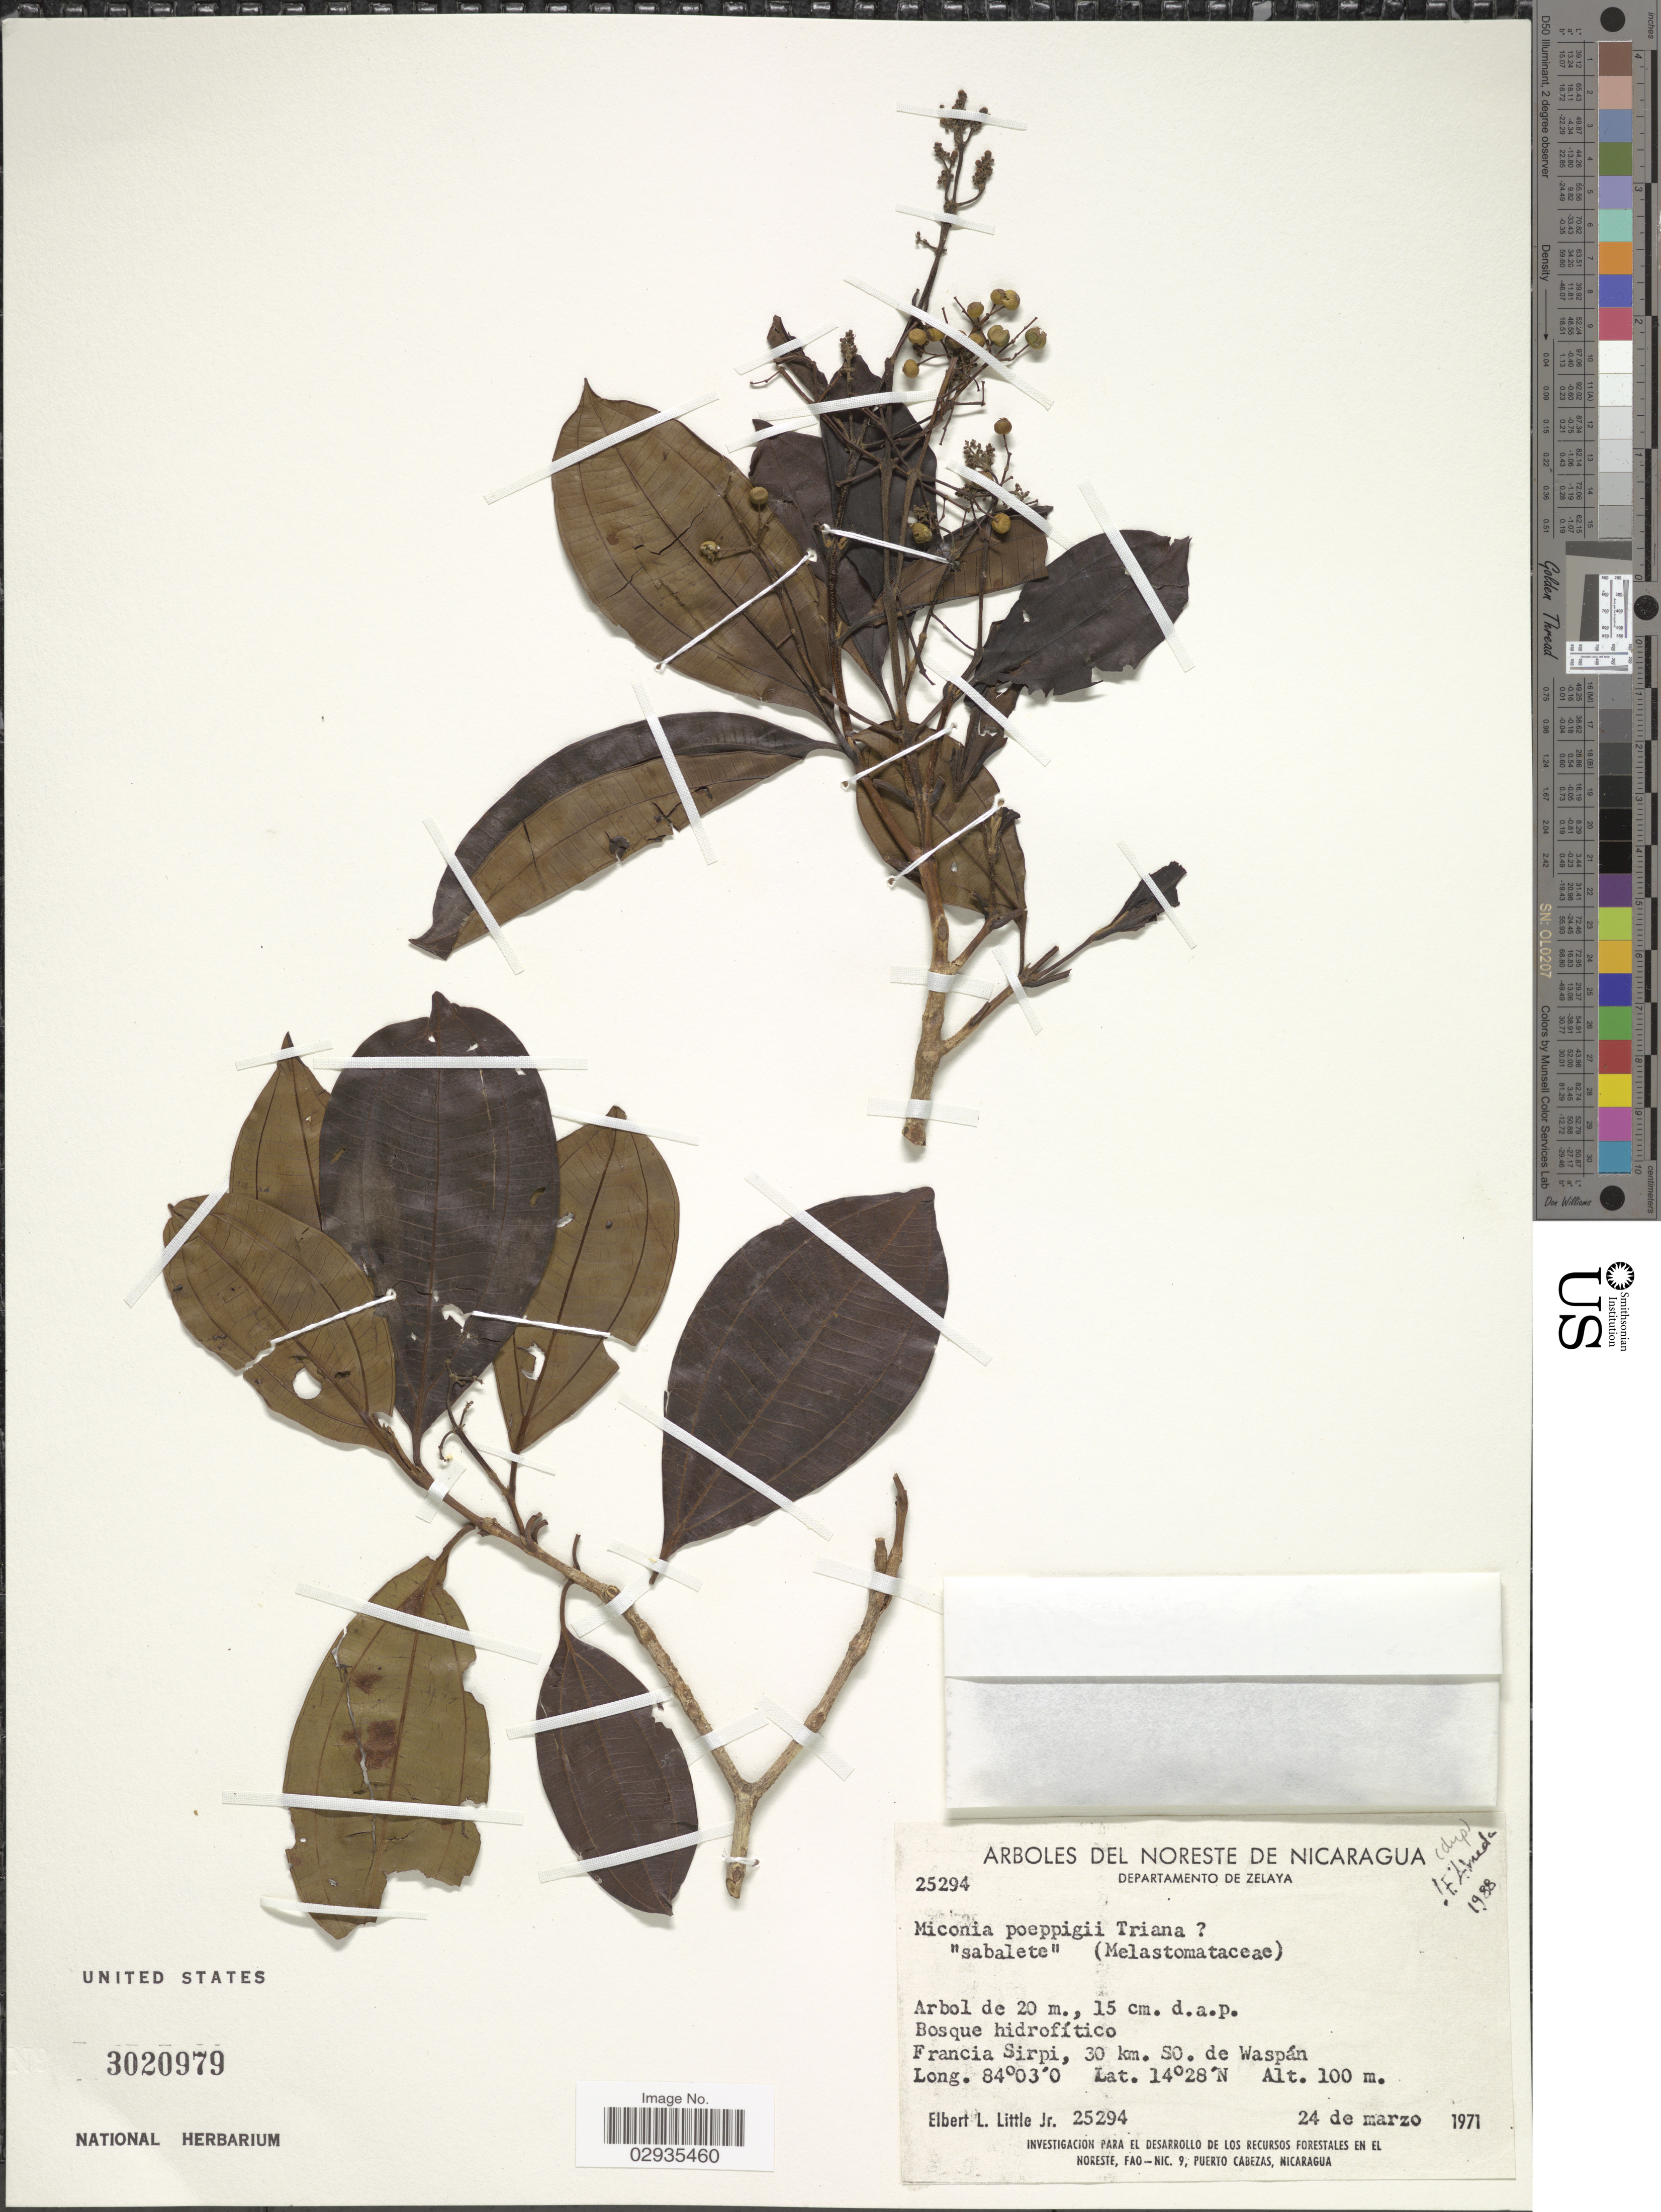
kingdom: Plantae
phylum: Tracheophyta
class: Magnoliopsida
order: Myrtales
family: Melastomataceae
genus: Miconia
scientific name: Miconia poeppigii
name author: Triana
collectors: E. L. Little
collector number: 25294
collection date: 1971-03-24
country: Nicaragua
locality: Noreste de Nicaragua, Departamento de Zelaya, Francia Sirpi, 30 km. SO. de Waspán.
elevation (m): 100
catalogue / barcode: US 3020979